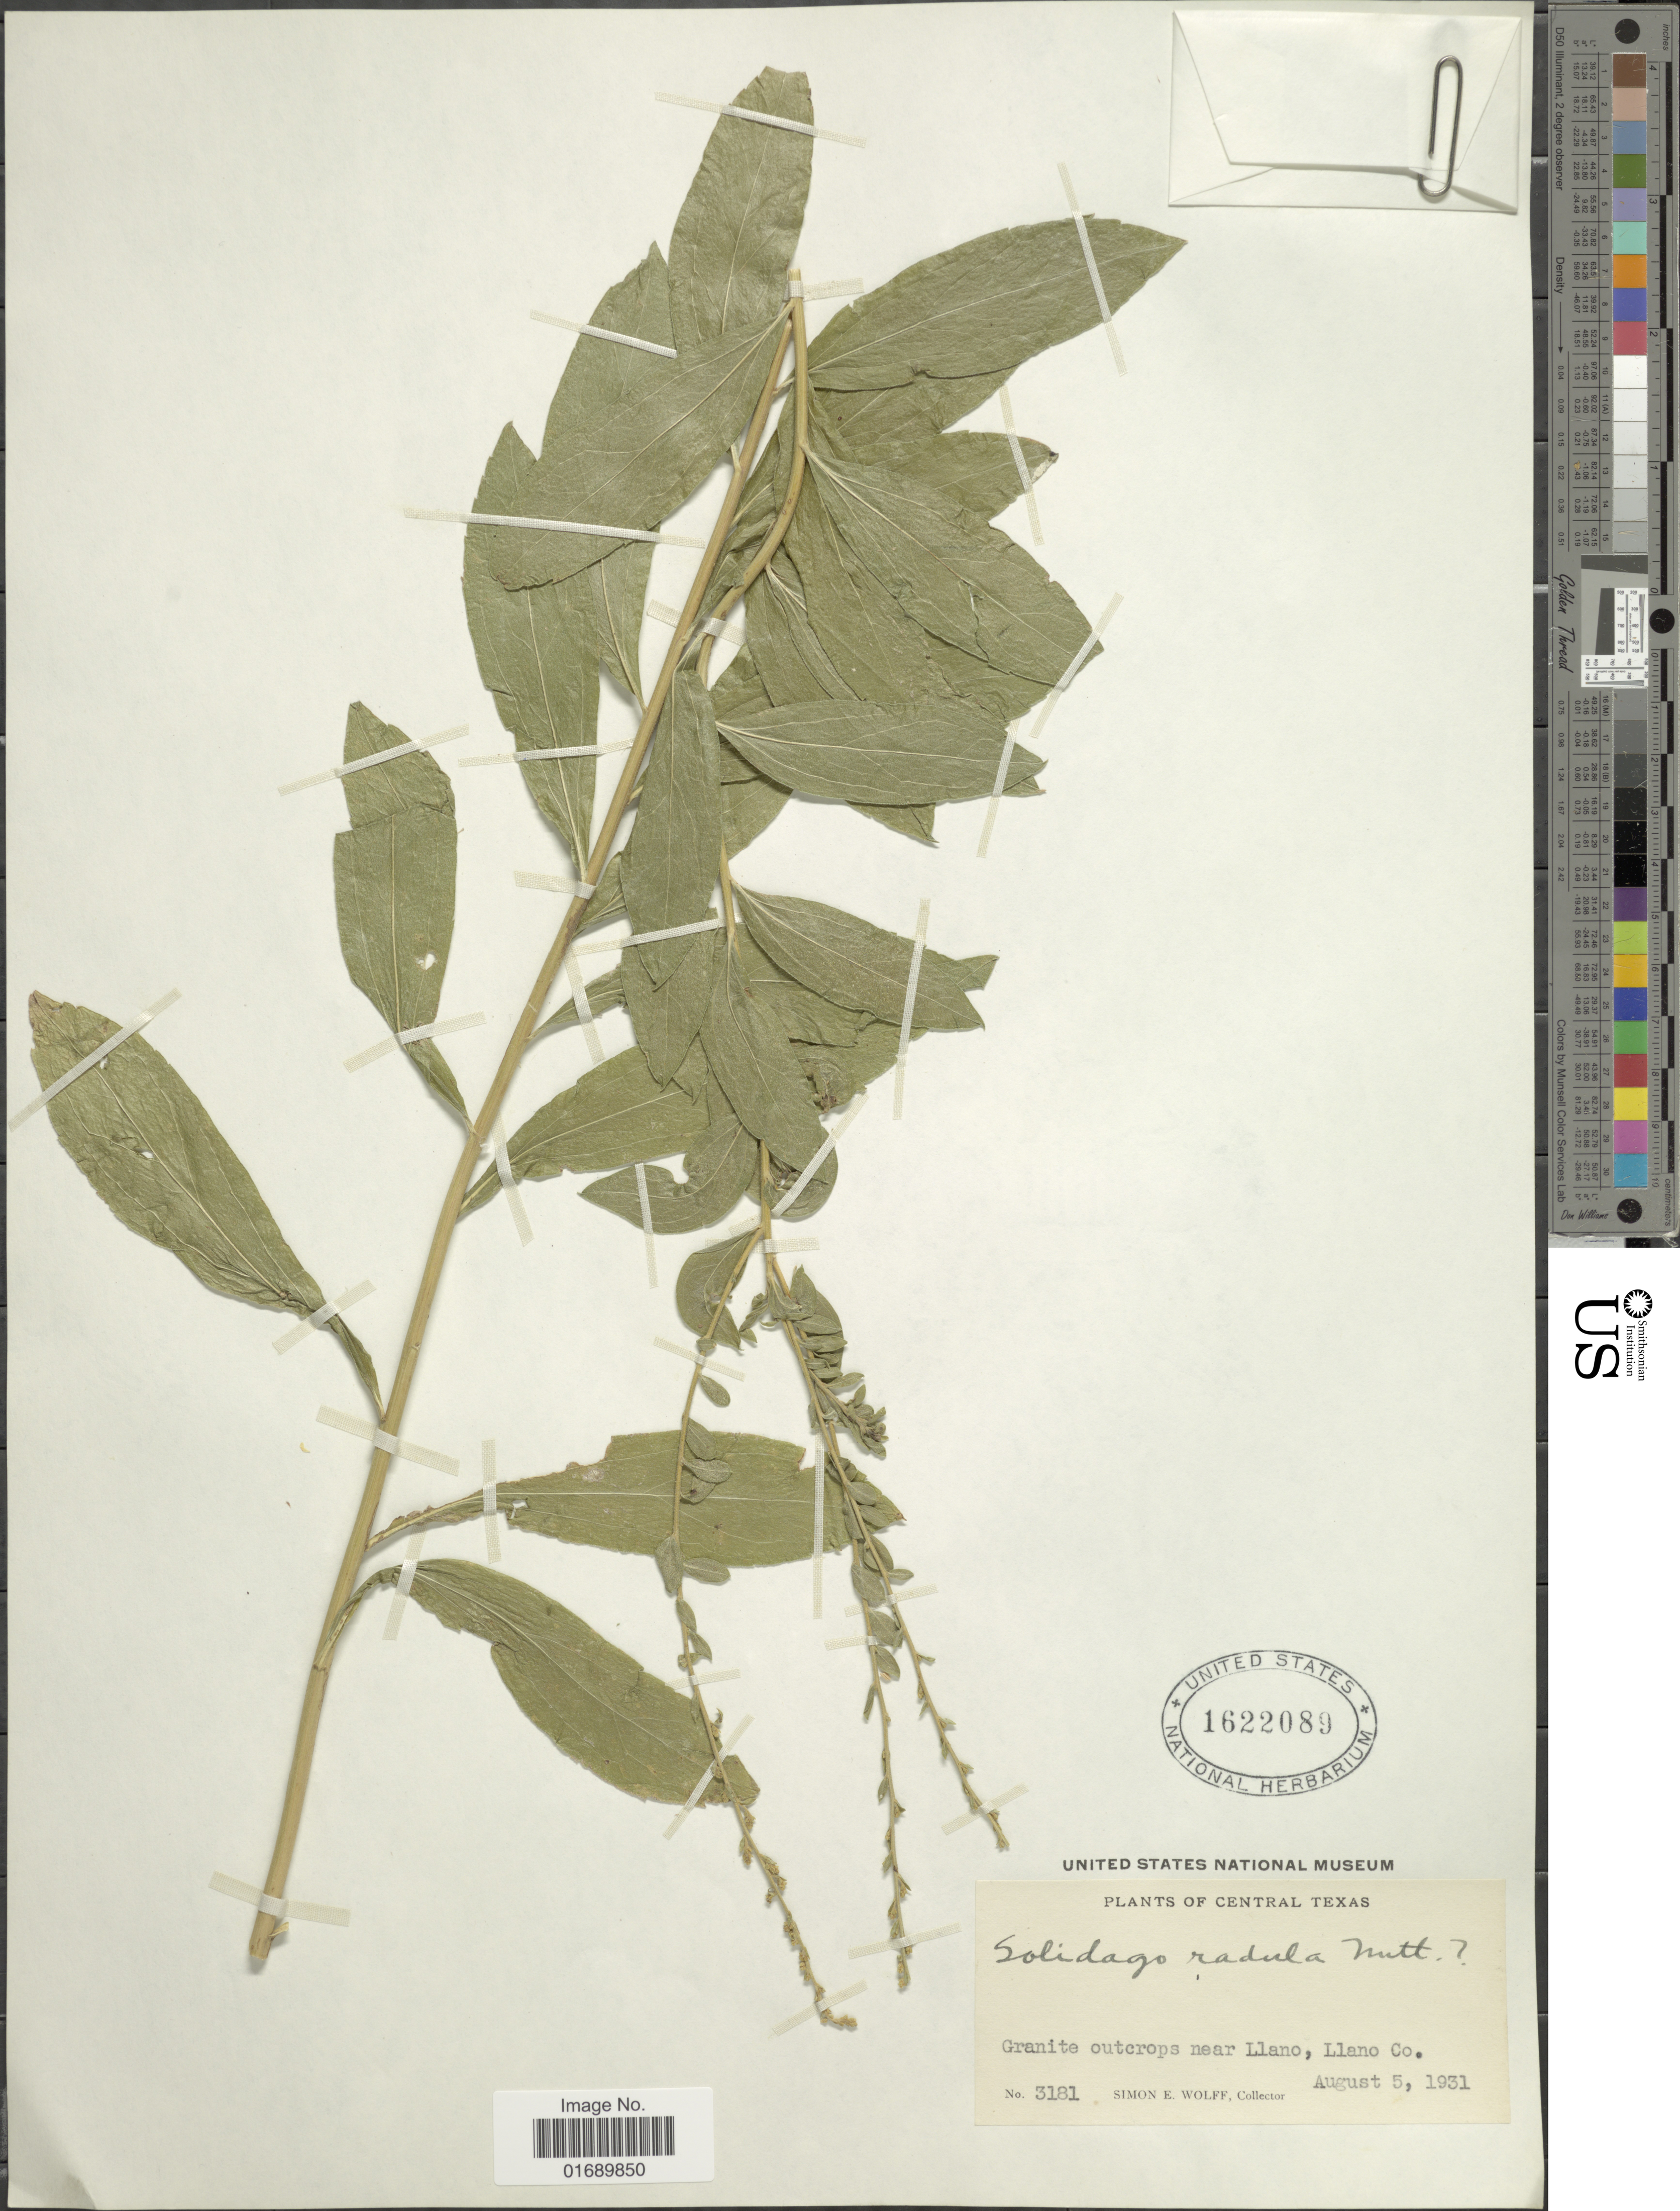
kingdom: Plantae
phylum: Tracheophyta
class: Magnoliopsida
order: Asterales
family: Asteraceae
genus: Solidago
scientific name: Solidago radula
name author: Nutt.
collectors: S. E. Wolff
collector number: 3181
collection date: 1931-08-05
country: United States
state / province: Texas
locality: Central Texas, Granite outcrops near Llano, Llano Co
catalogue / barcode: US 1622089